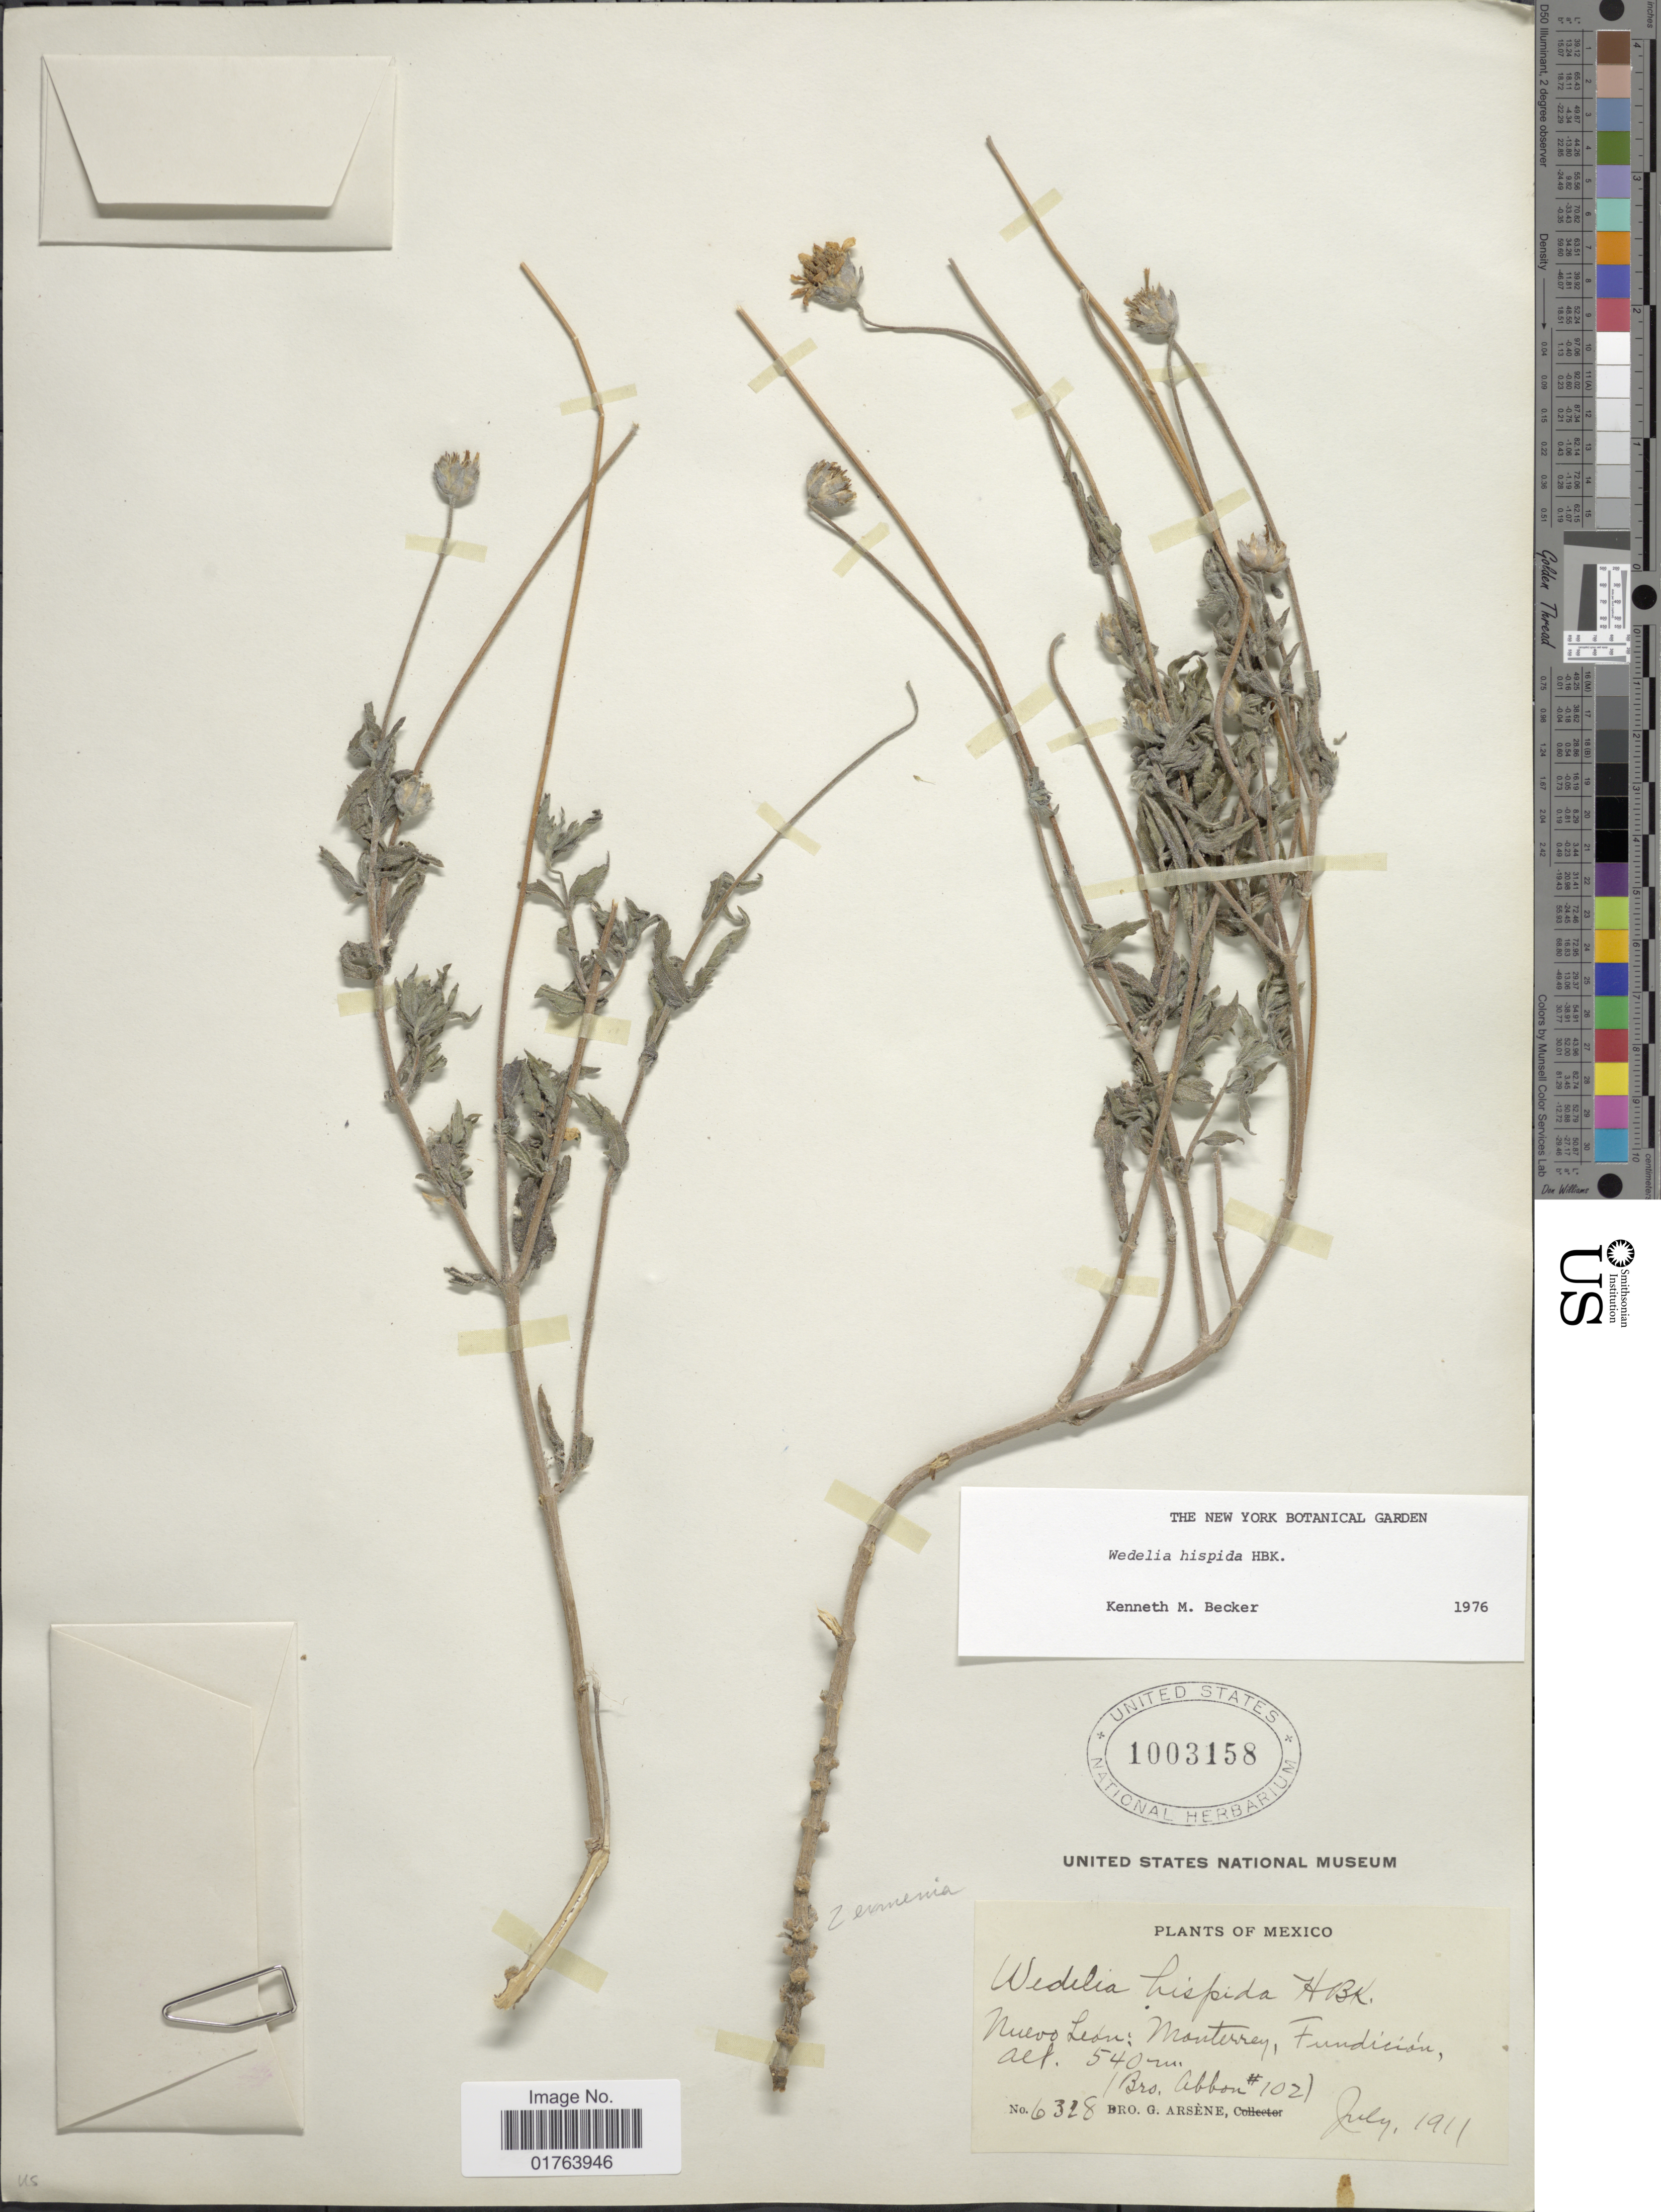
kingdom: Plantae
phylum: Tracheophyta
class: Magnoliopsida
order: Asterales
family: Asteraceae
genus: Wedelia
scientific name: Wedelia acapulcensis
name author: Kunth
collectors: Bro. Abbon & Bro. G. Arsène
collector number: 6328/102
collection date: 1911-07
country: Mexico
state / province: Nuevo León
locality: Monterrey, Fundicion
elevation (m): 540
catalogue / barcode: US 1003158